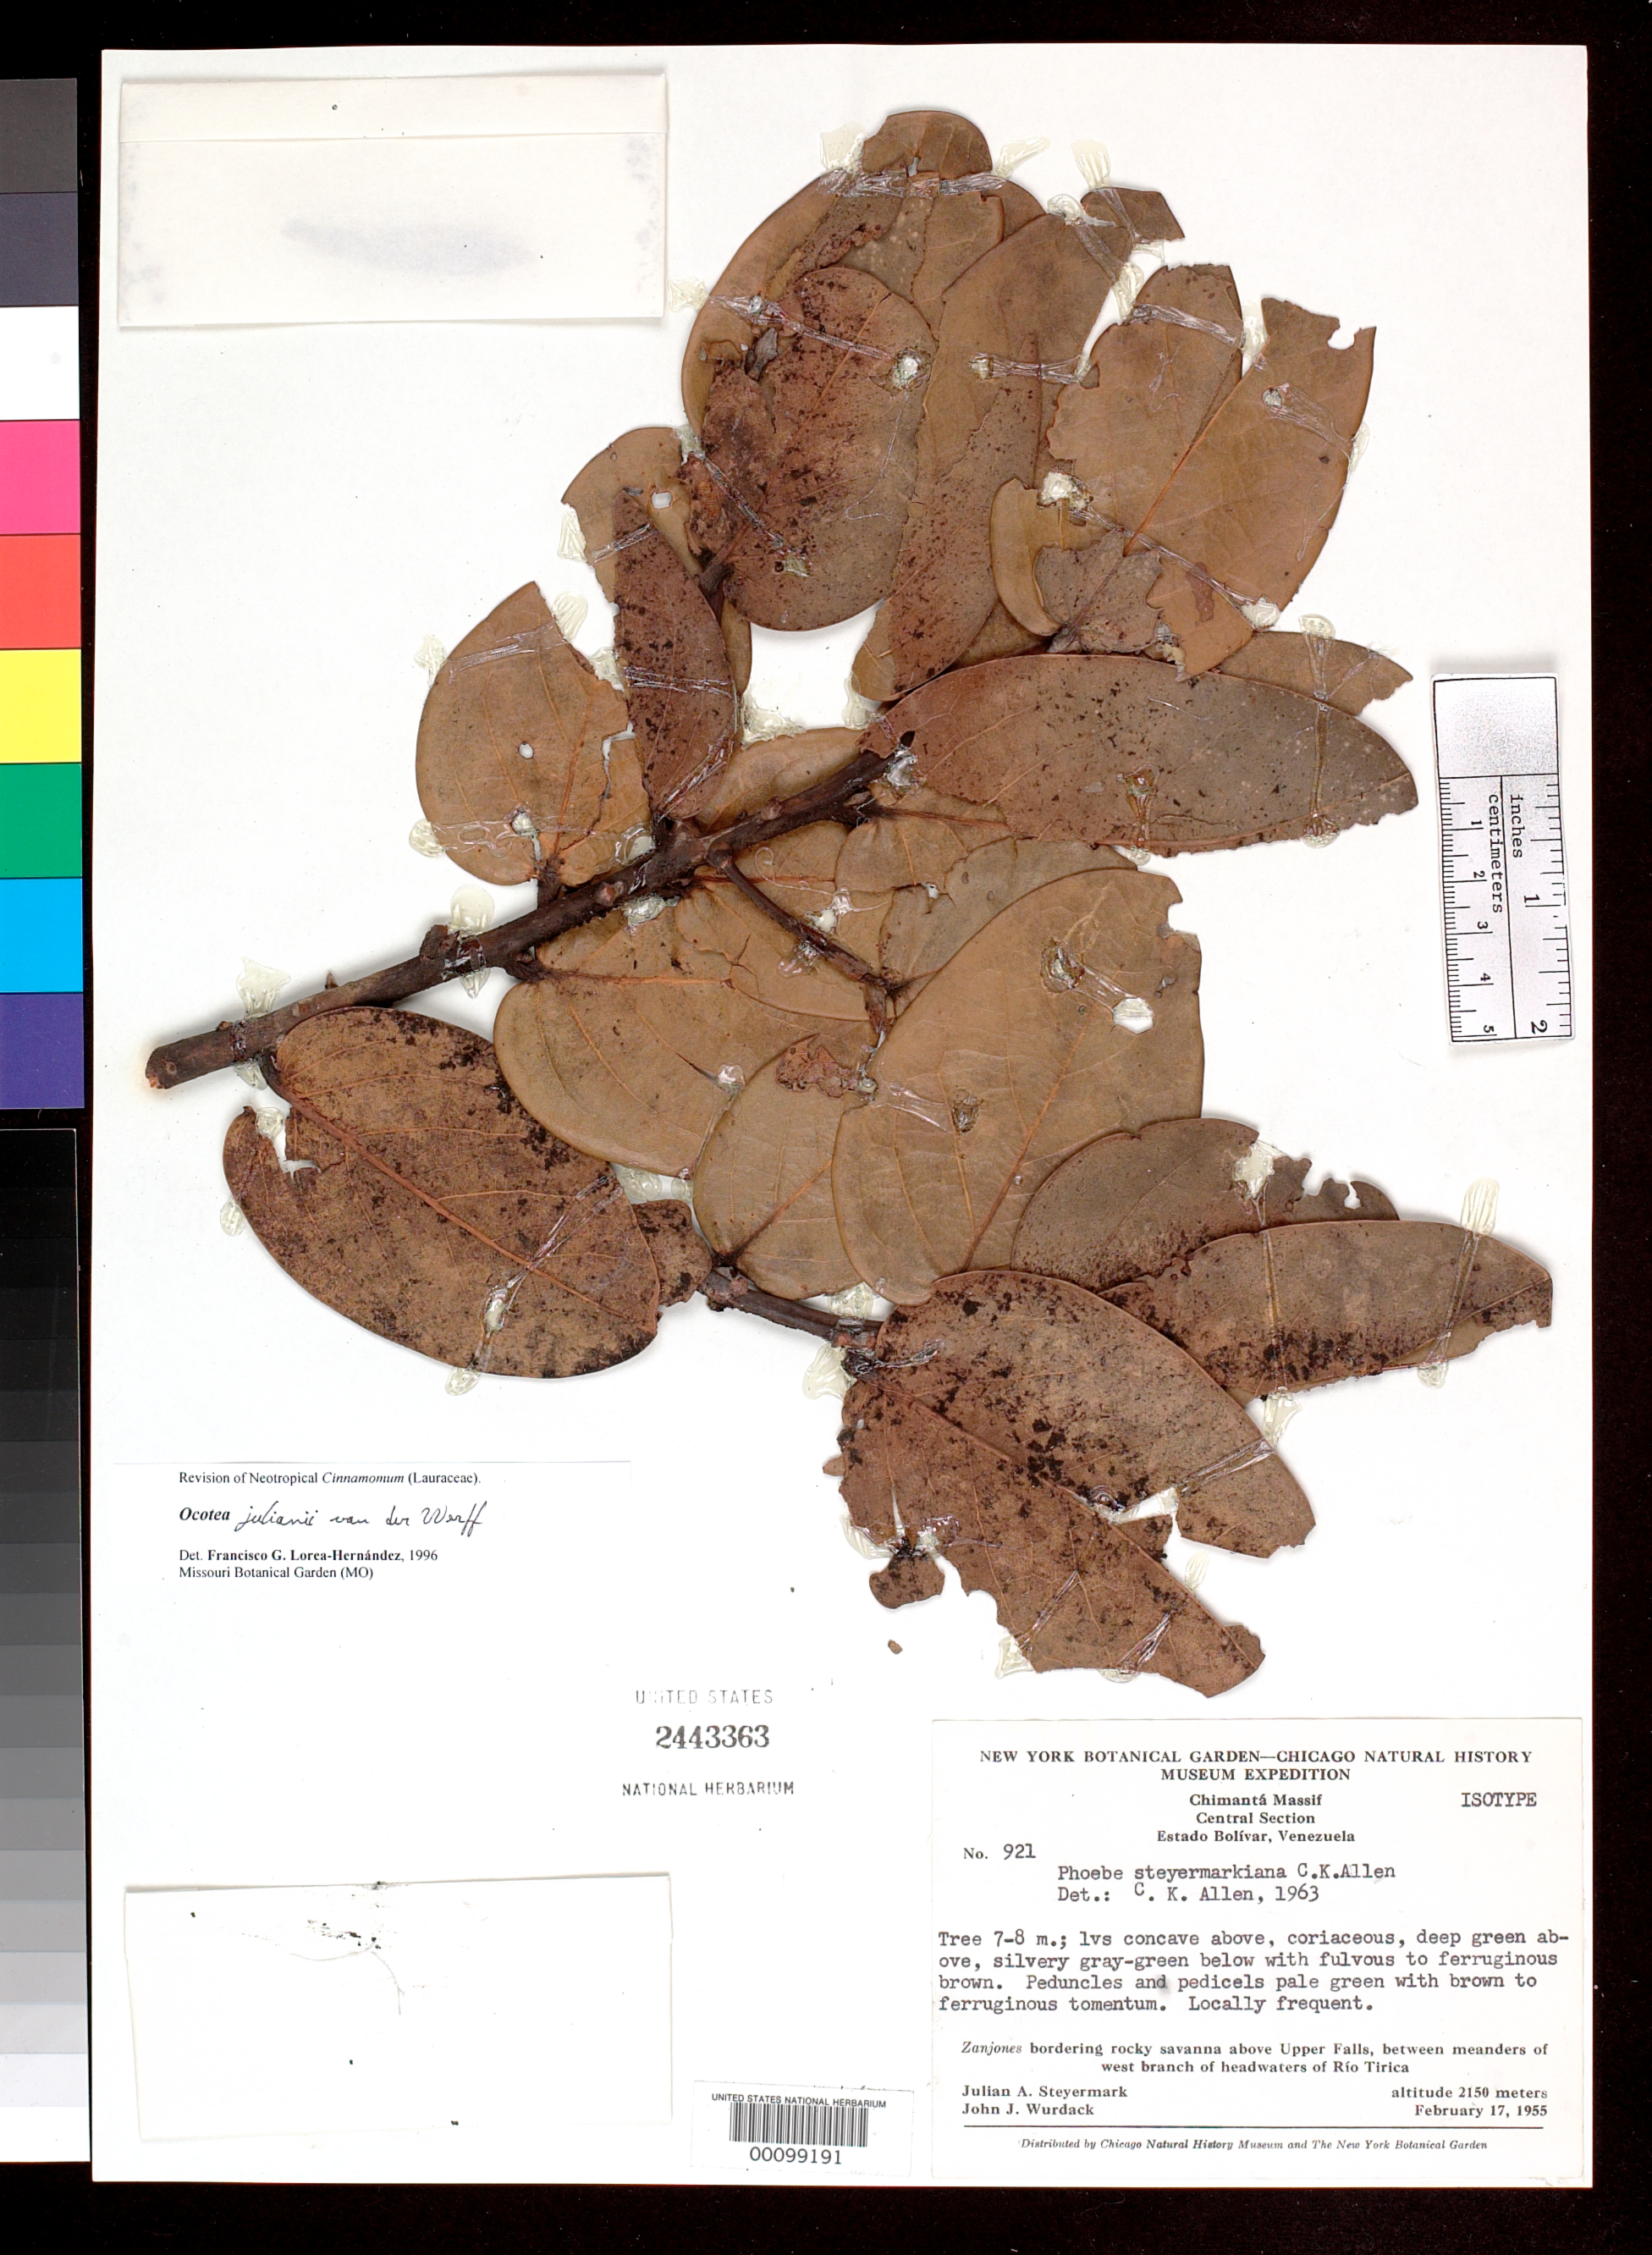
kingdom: Plantae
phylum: Tracheophyta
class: Magnoliopsida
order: Laurales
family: Lauraceae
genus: Phoebe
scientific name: Phoebe steyermarkiana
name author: C.K. Allen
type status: Isotype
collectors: J. Steyermark & J. J. Wurdack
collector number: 921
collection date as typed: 17 Feb 1955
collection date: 1955-02-17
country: Venezuela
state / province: Bolivar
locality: Chimanta Massif, above upper falls, between meanders of W branch of headwaters of Rio Tirica.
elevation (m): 2150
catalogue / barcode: US 2443363